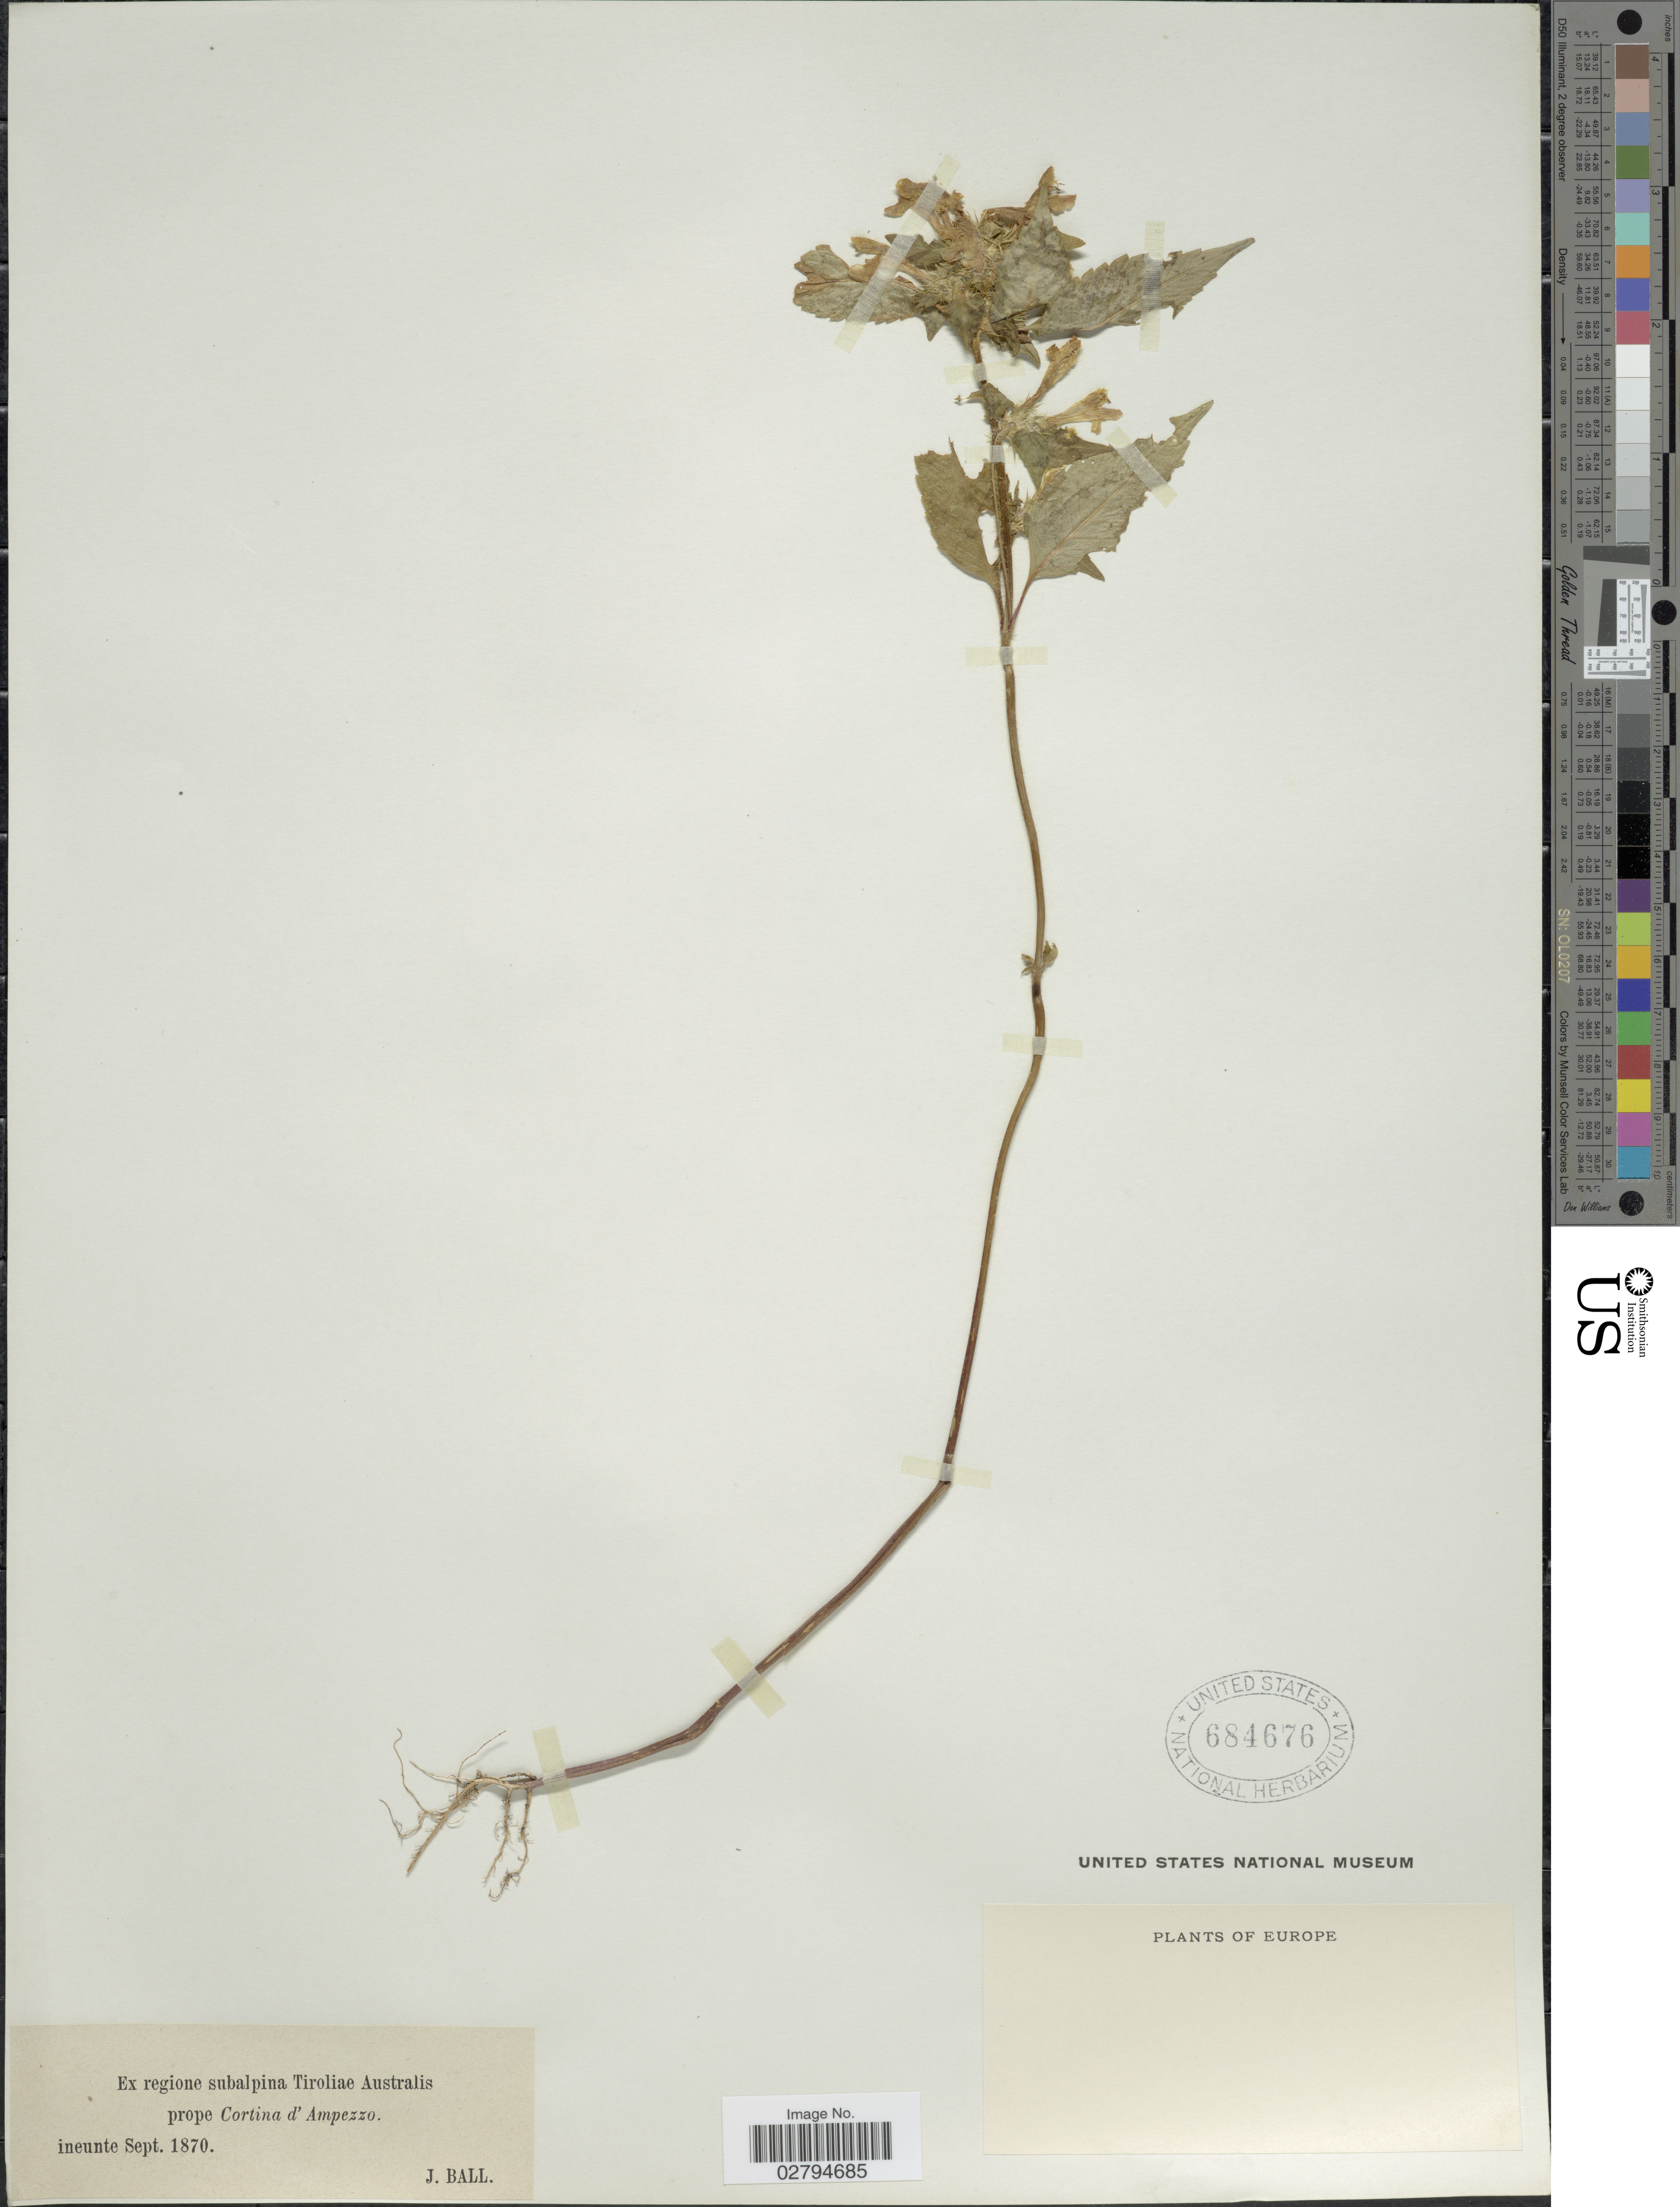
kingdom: Plantae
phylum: Tracheophyta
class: Magnoliopsida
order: Lamiales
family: Lamiaceae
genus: Galeopsis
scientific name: Galeopsis sp.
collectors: J. Ball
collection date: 1870-09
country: Italy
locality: Europe. Regione subalpina Tiroliae Australis prope Cortina d'Ampezzo.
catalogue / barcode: US 684676